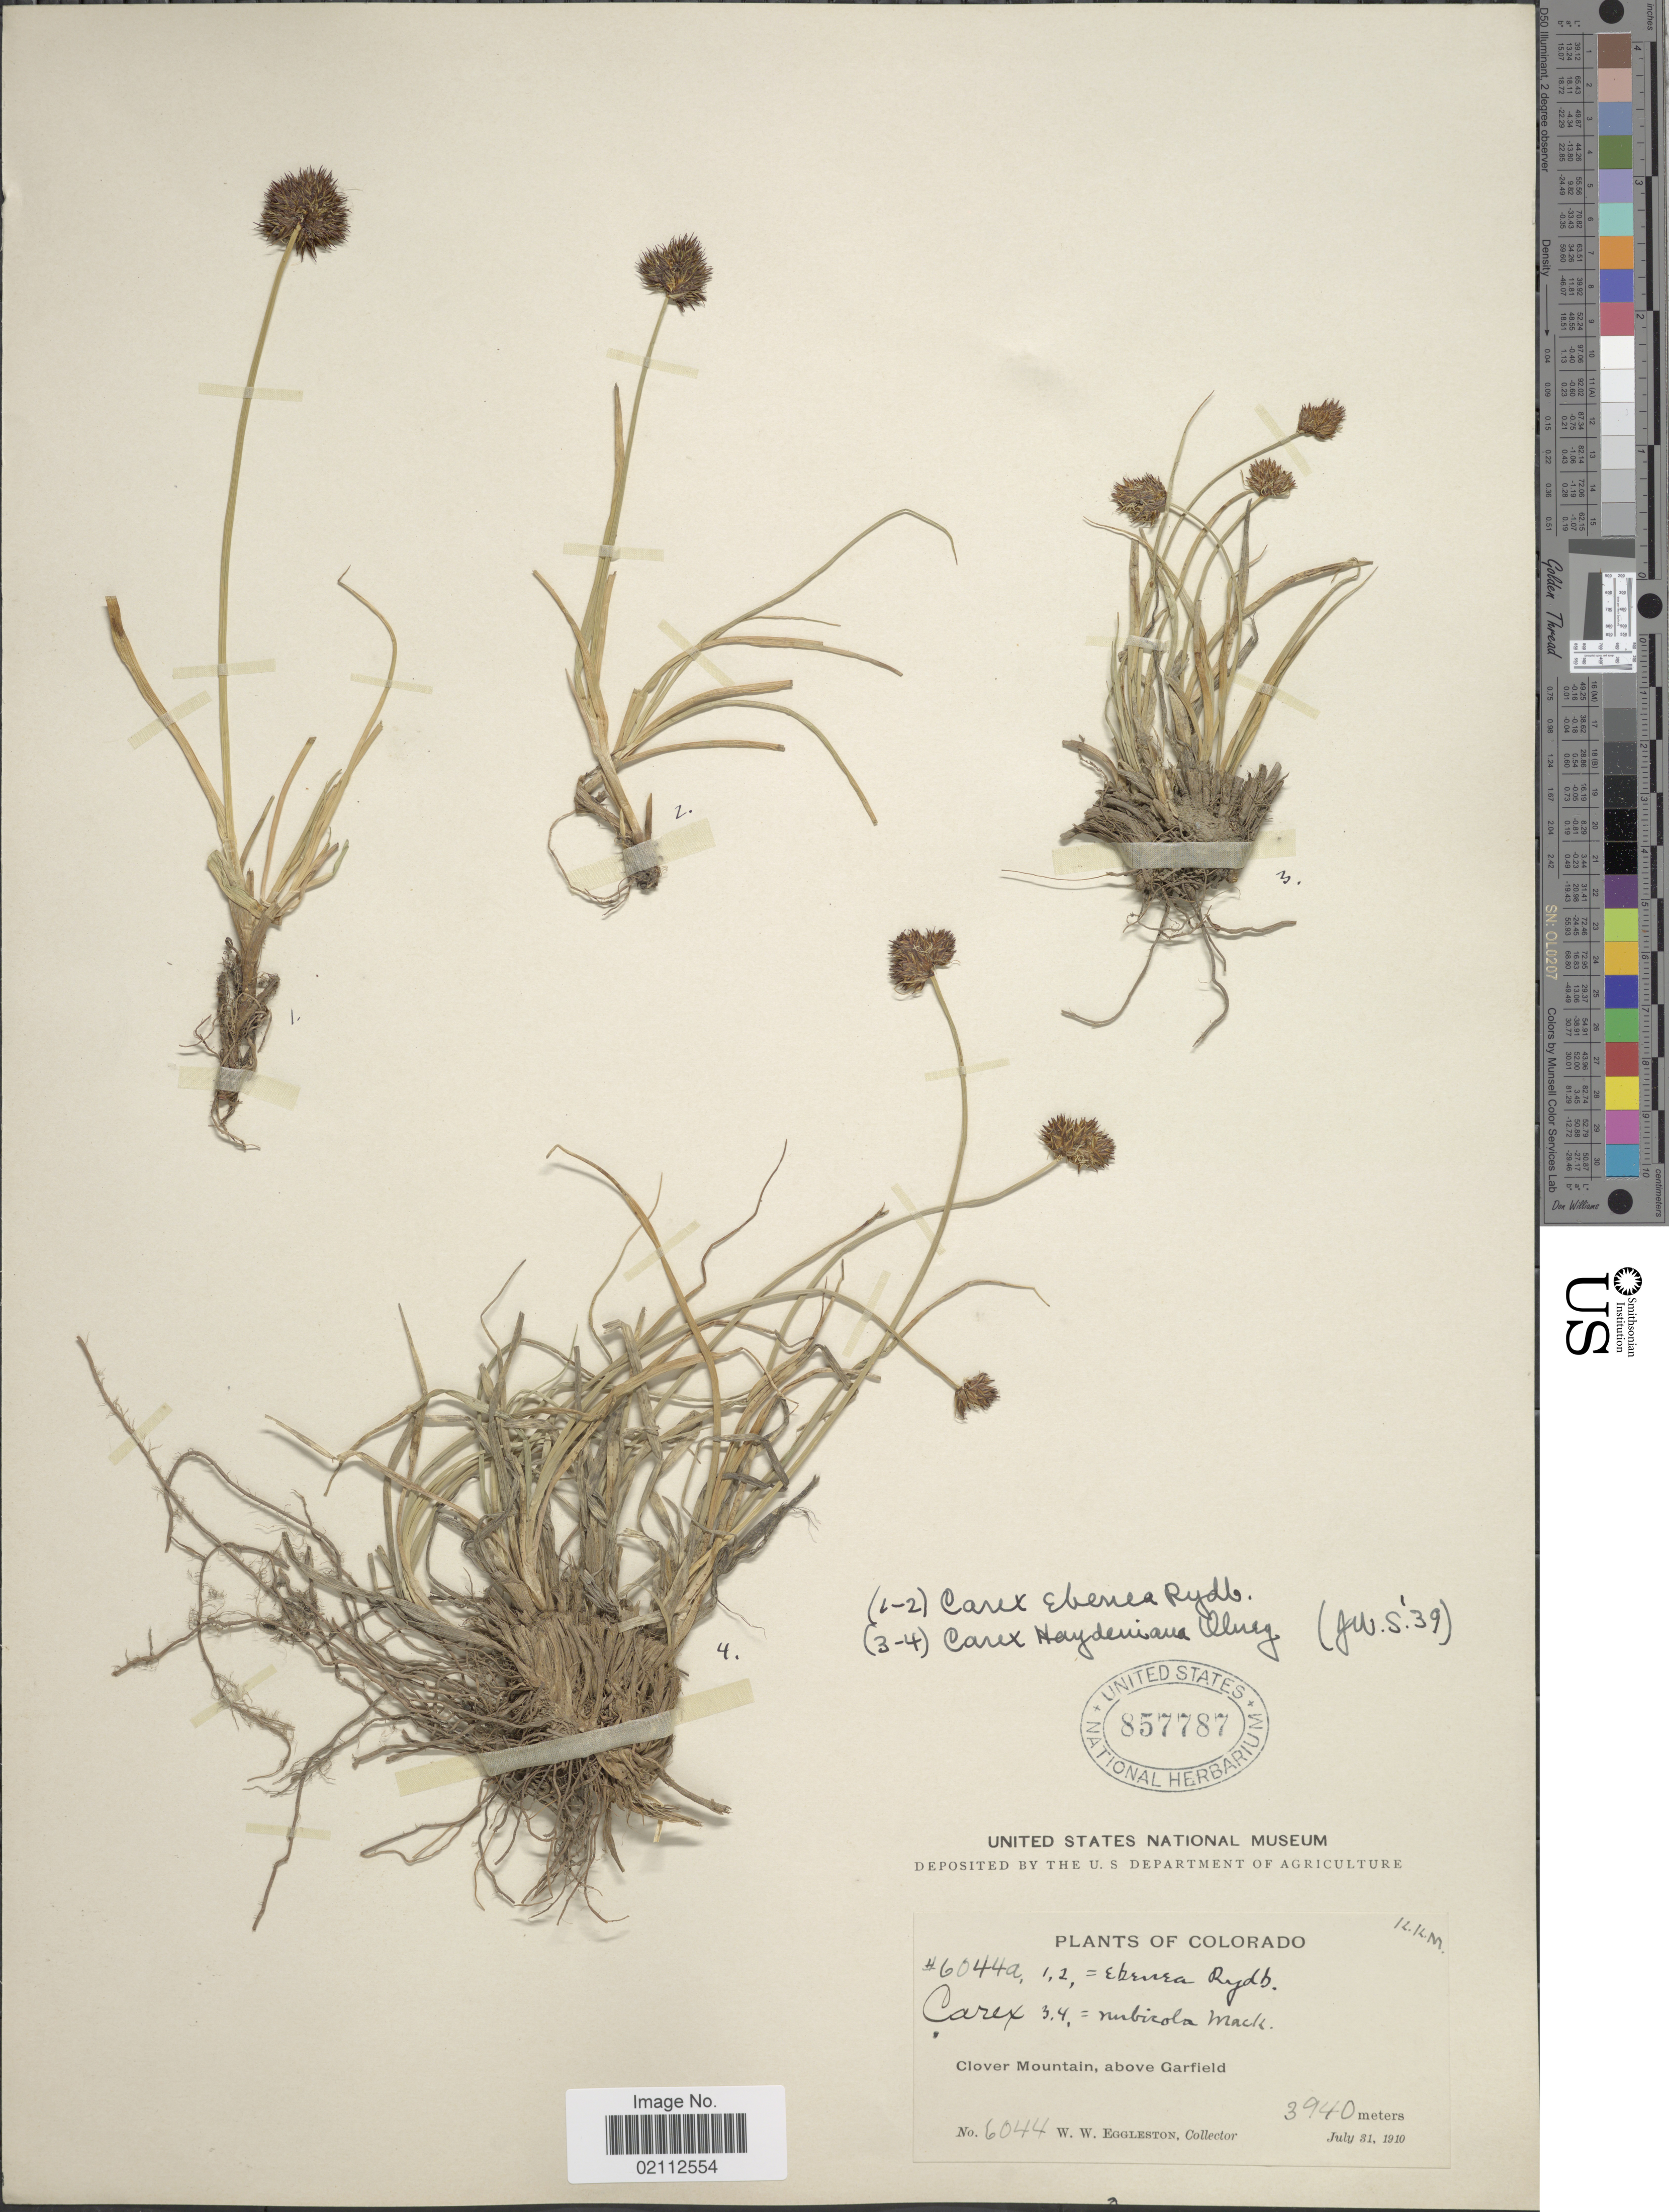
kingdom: Plantae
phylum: Tracheophyta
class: Liliopsida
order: Poales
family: Cyperaceae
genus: Carex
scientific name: Carex haydeniana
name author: Olney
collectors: W. W. Eggleston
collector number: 6044a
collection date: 1910-07-31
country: United States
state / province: Colorado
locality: Clover Mountain, above Garfield.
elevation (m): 3940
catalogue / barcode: US 857787